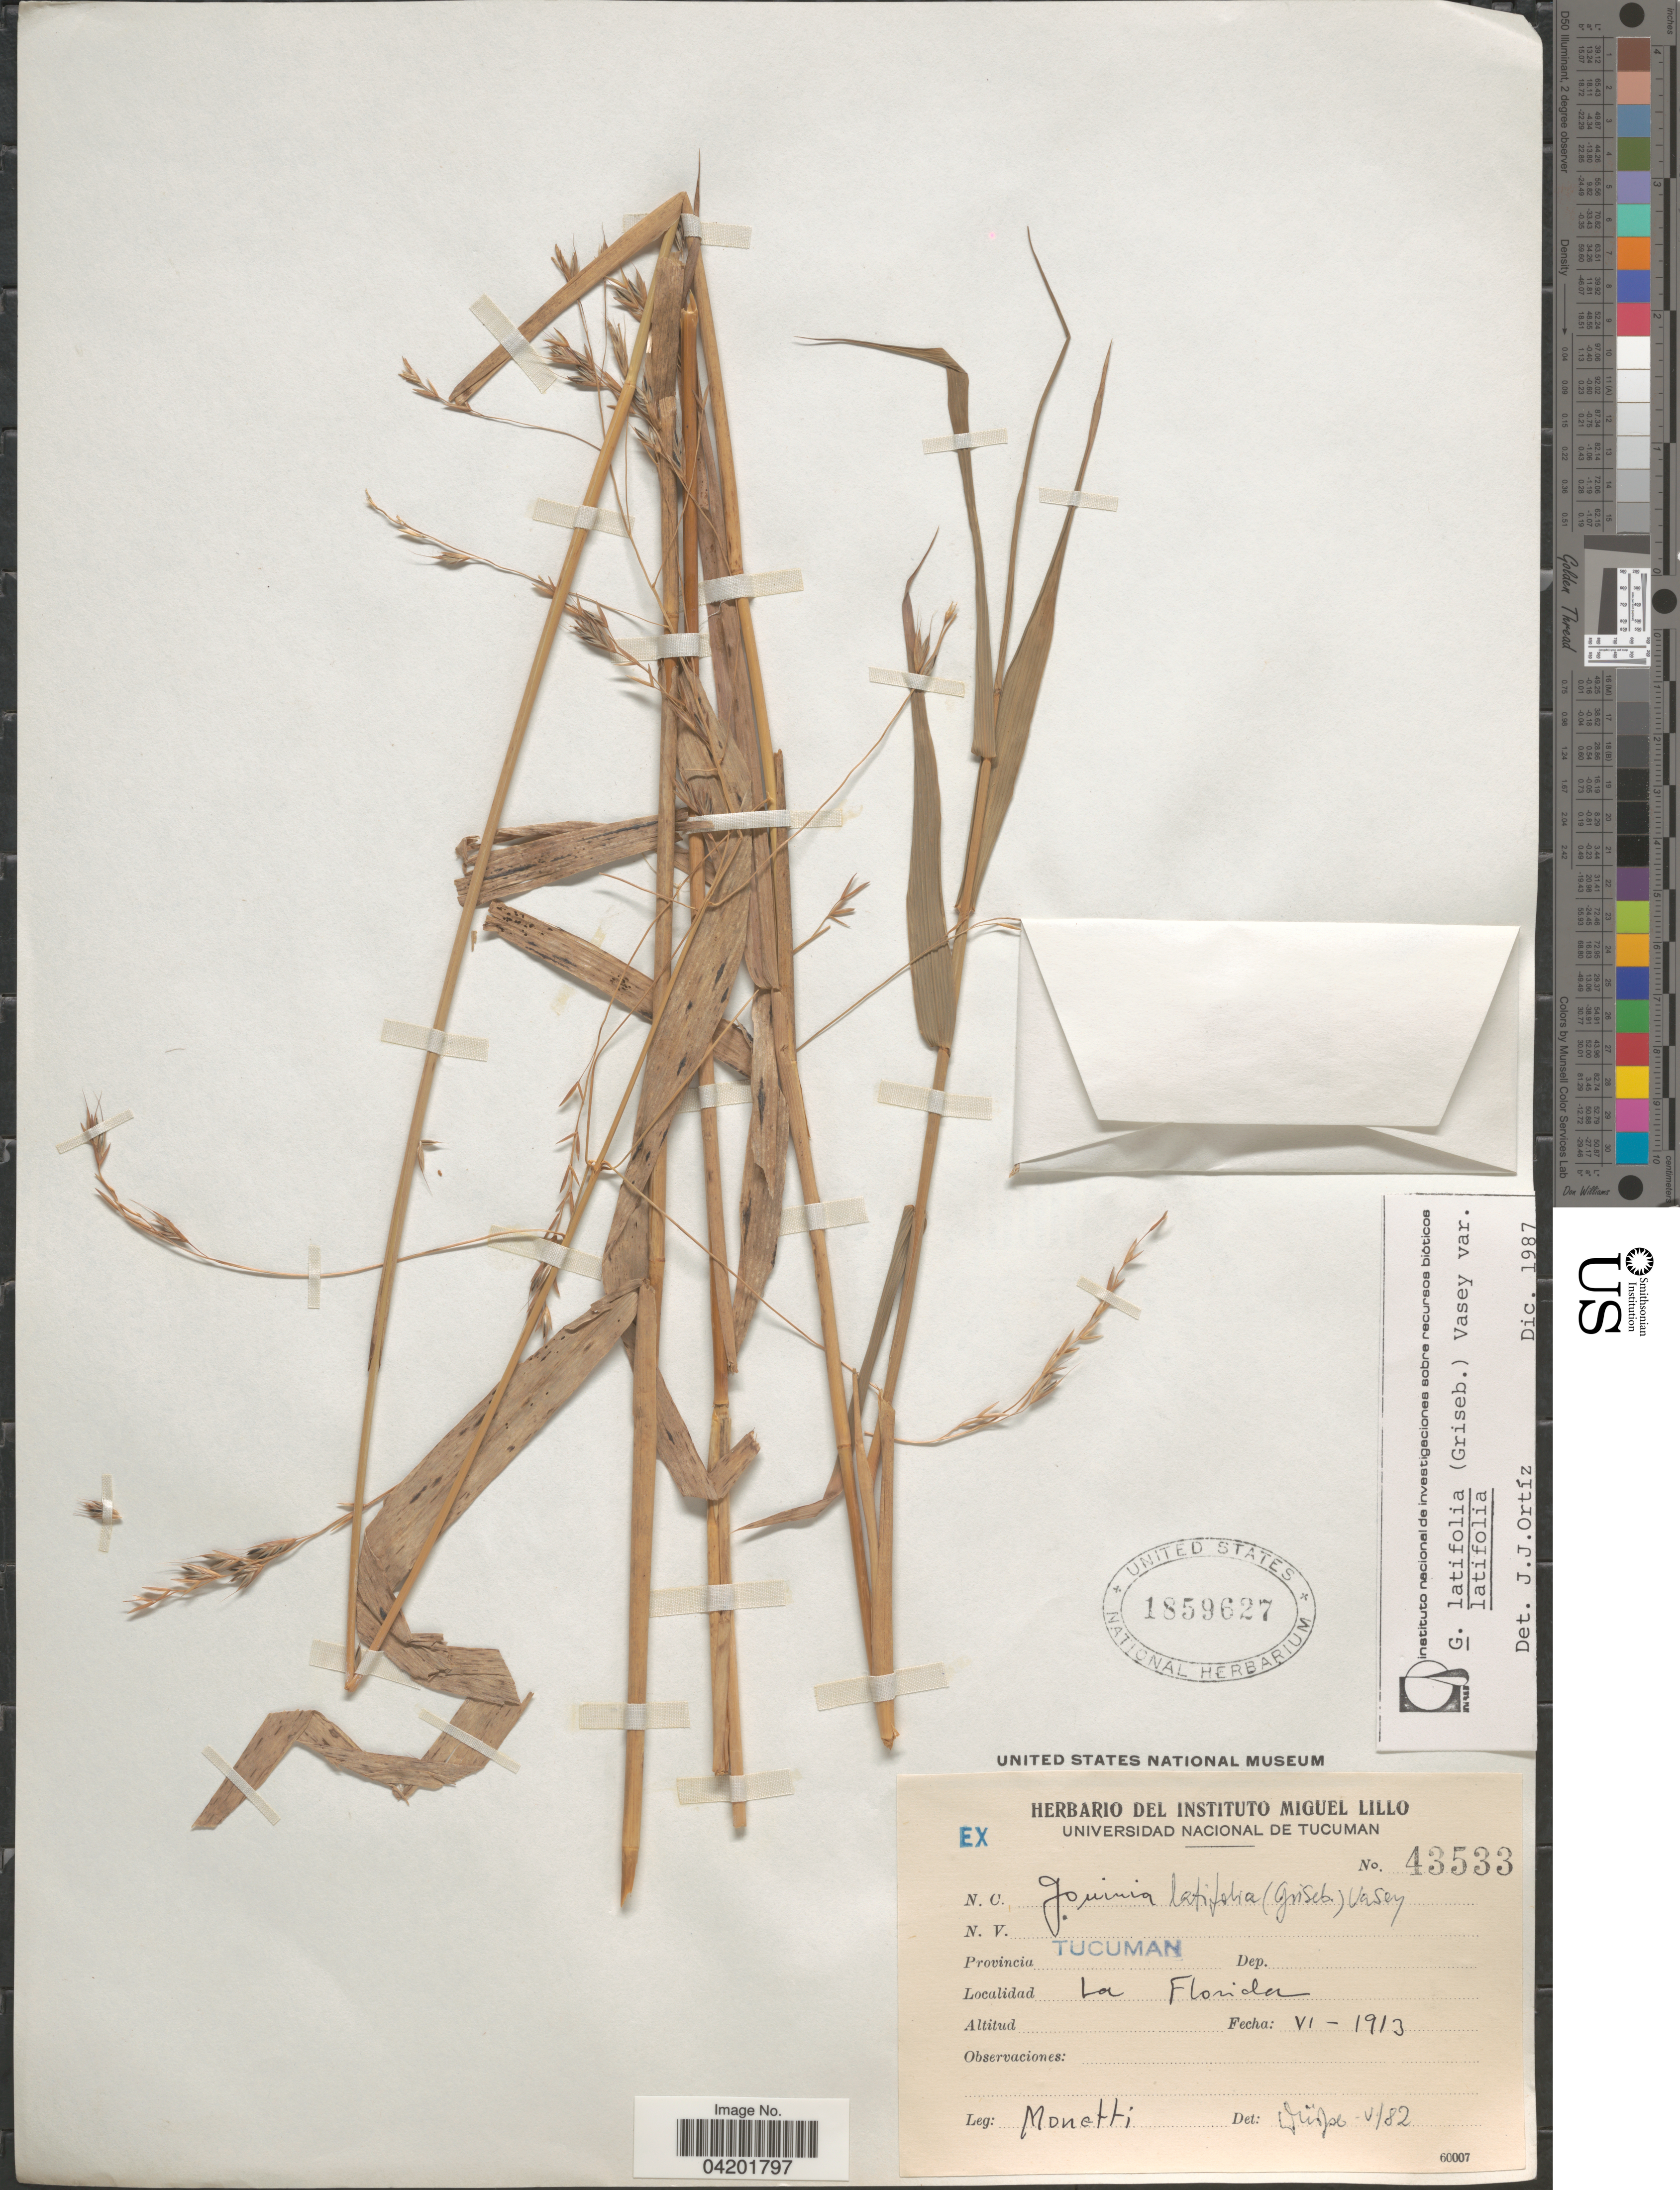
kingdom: Plantae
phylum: Tracheophyta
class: Liliopsida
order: Poales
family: Poaceae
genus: Gouinia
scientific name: Gouinia latifolia var. latifolia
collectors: Monetti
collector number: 43533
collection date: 1913-06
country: Argentina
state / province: Tucuman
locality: La Florida.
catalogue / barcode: US 1859627